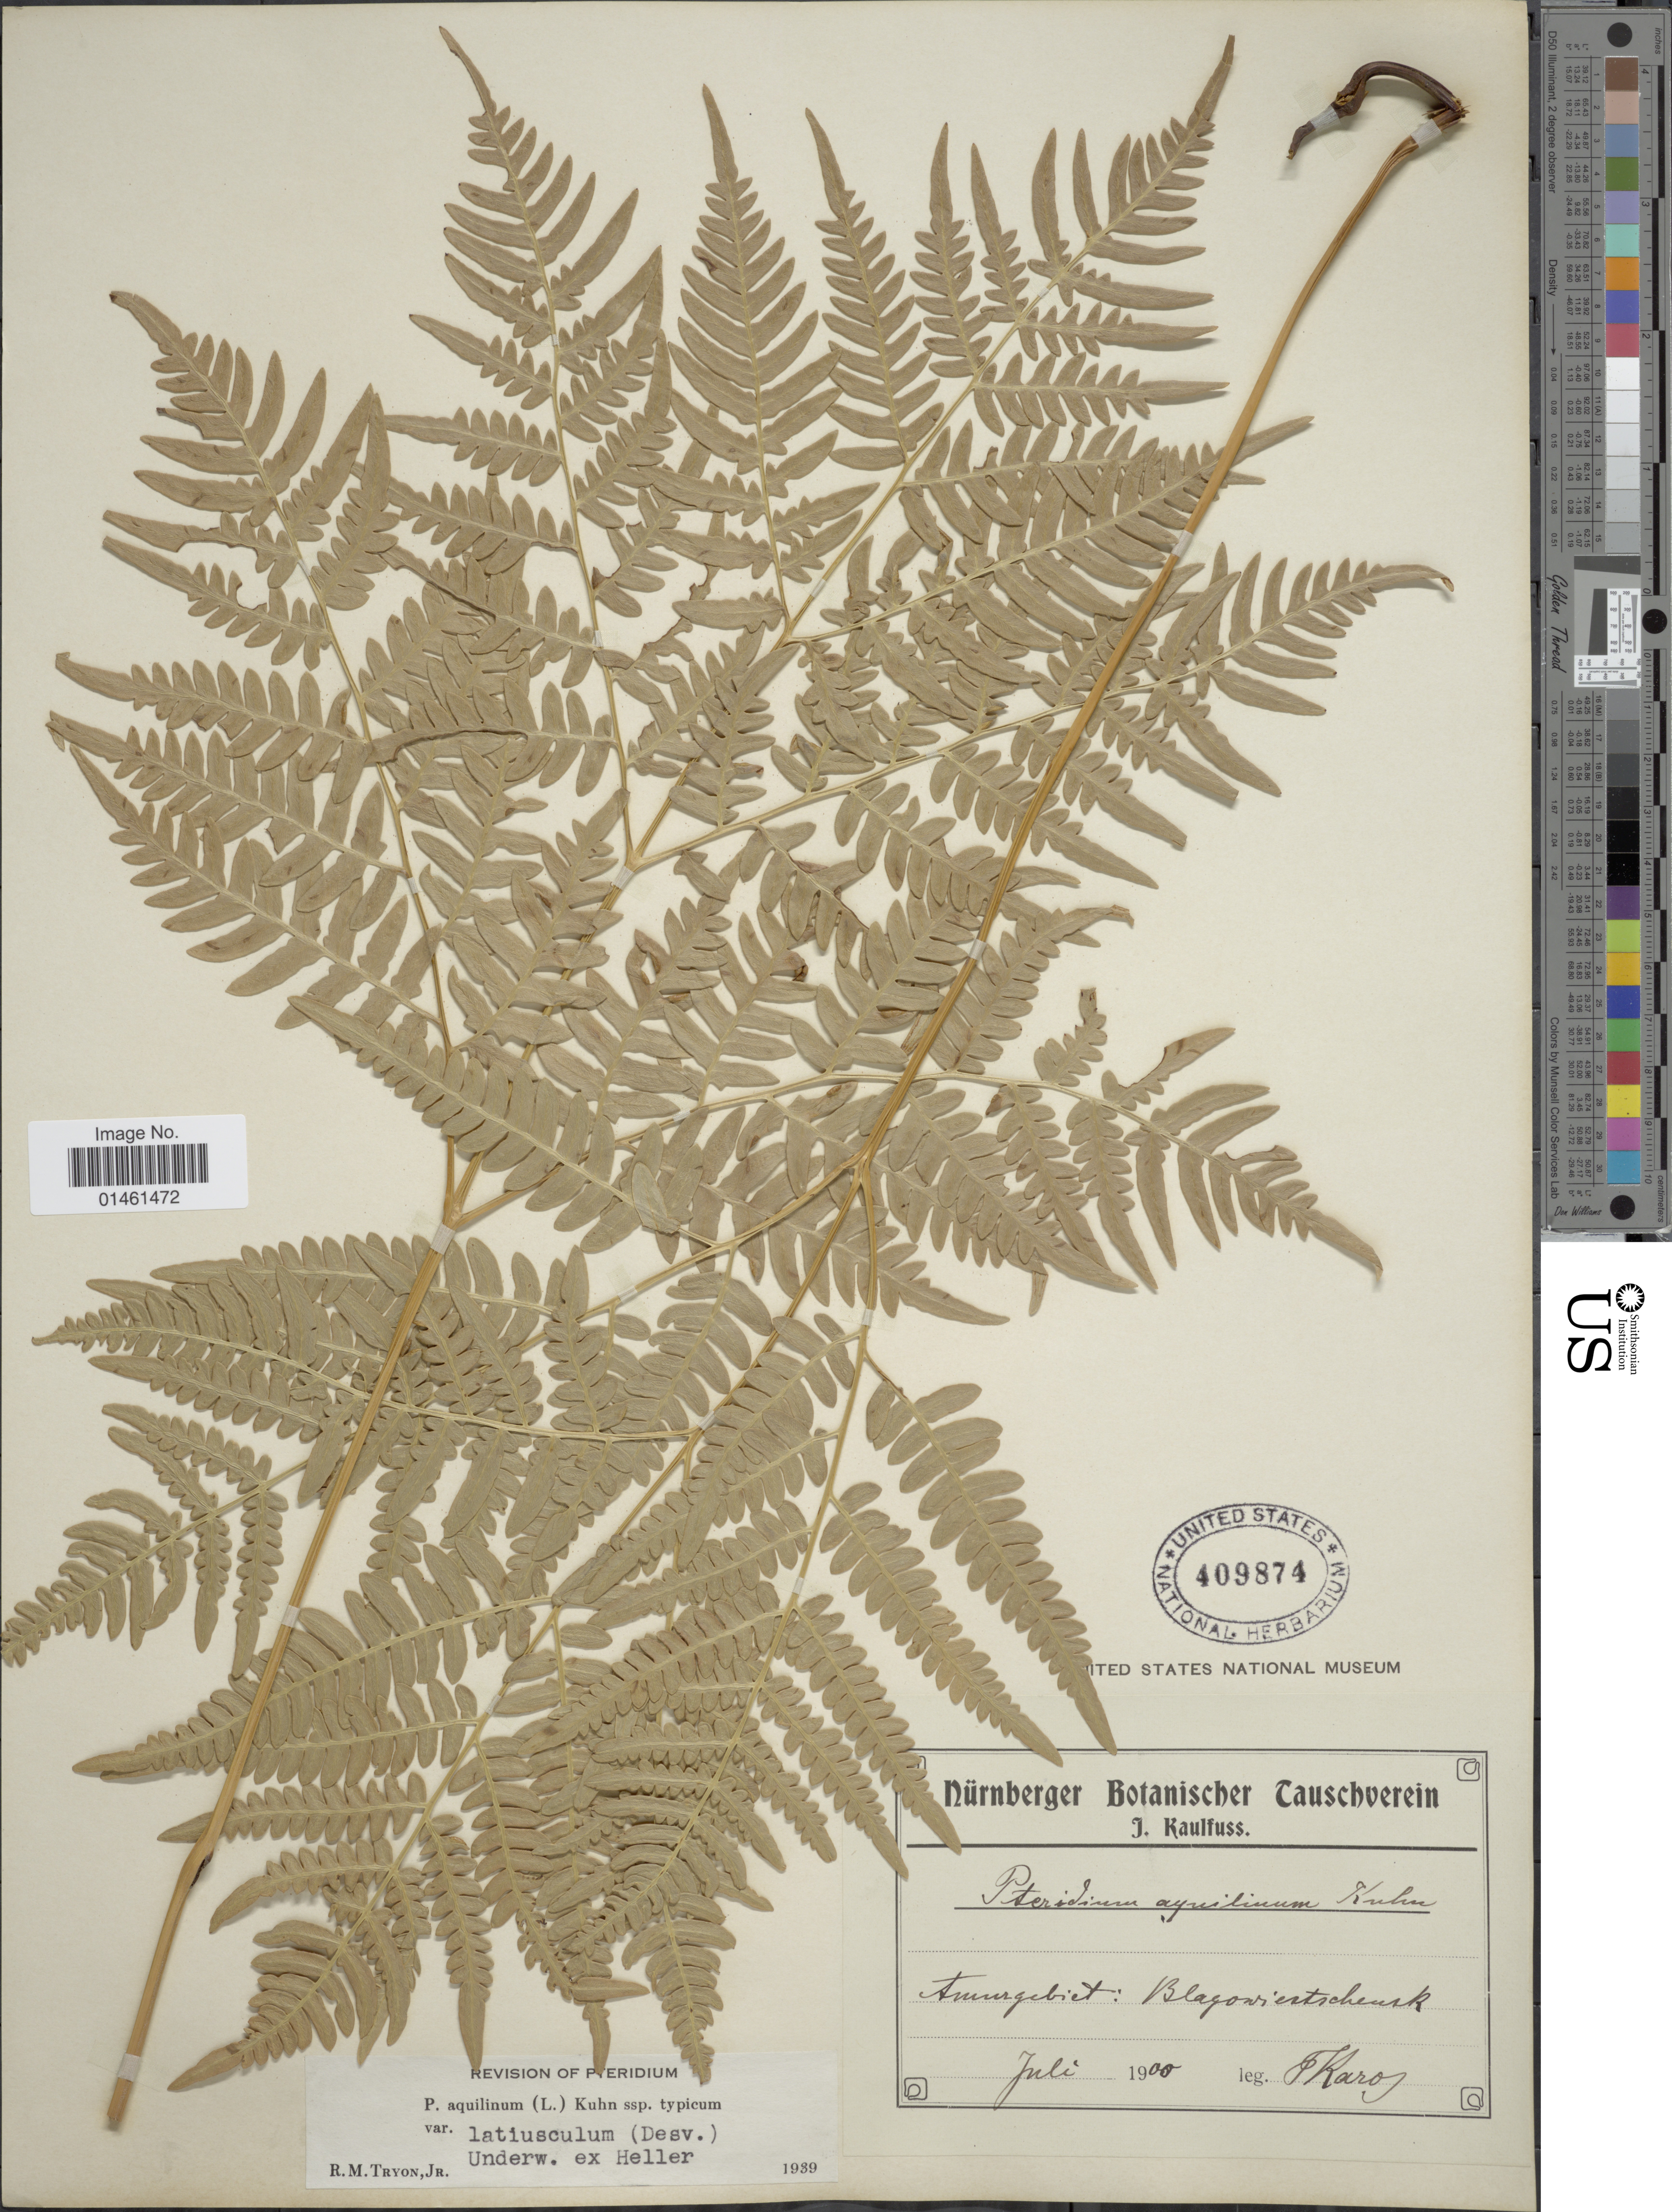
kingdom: Plantae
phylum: Tracheophyta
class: Polypodiopsida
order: Polypodiales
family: Dennstaedtiaceae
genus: Pteridium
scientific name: Pteridium aquilinum var. latiusculum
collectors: F. Karo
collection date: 1900-07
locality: Amuurgebiet: Blagowiertschensk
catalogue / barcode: US 409874